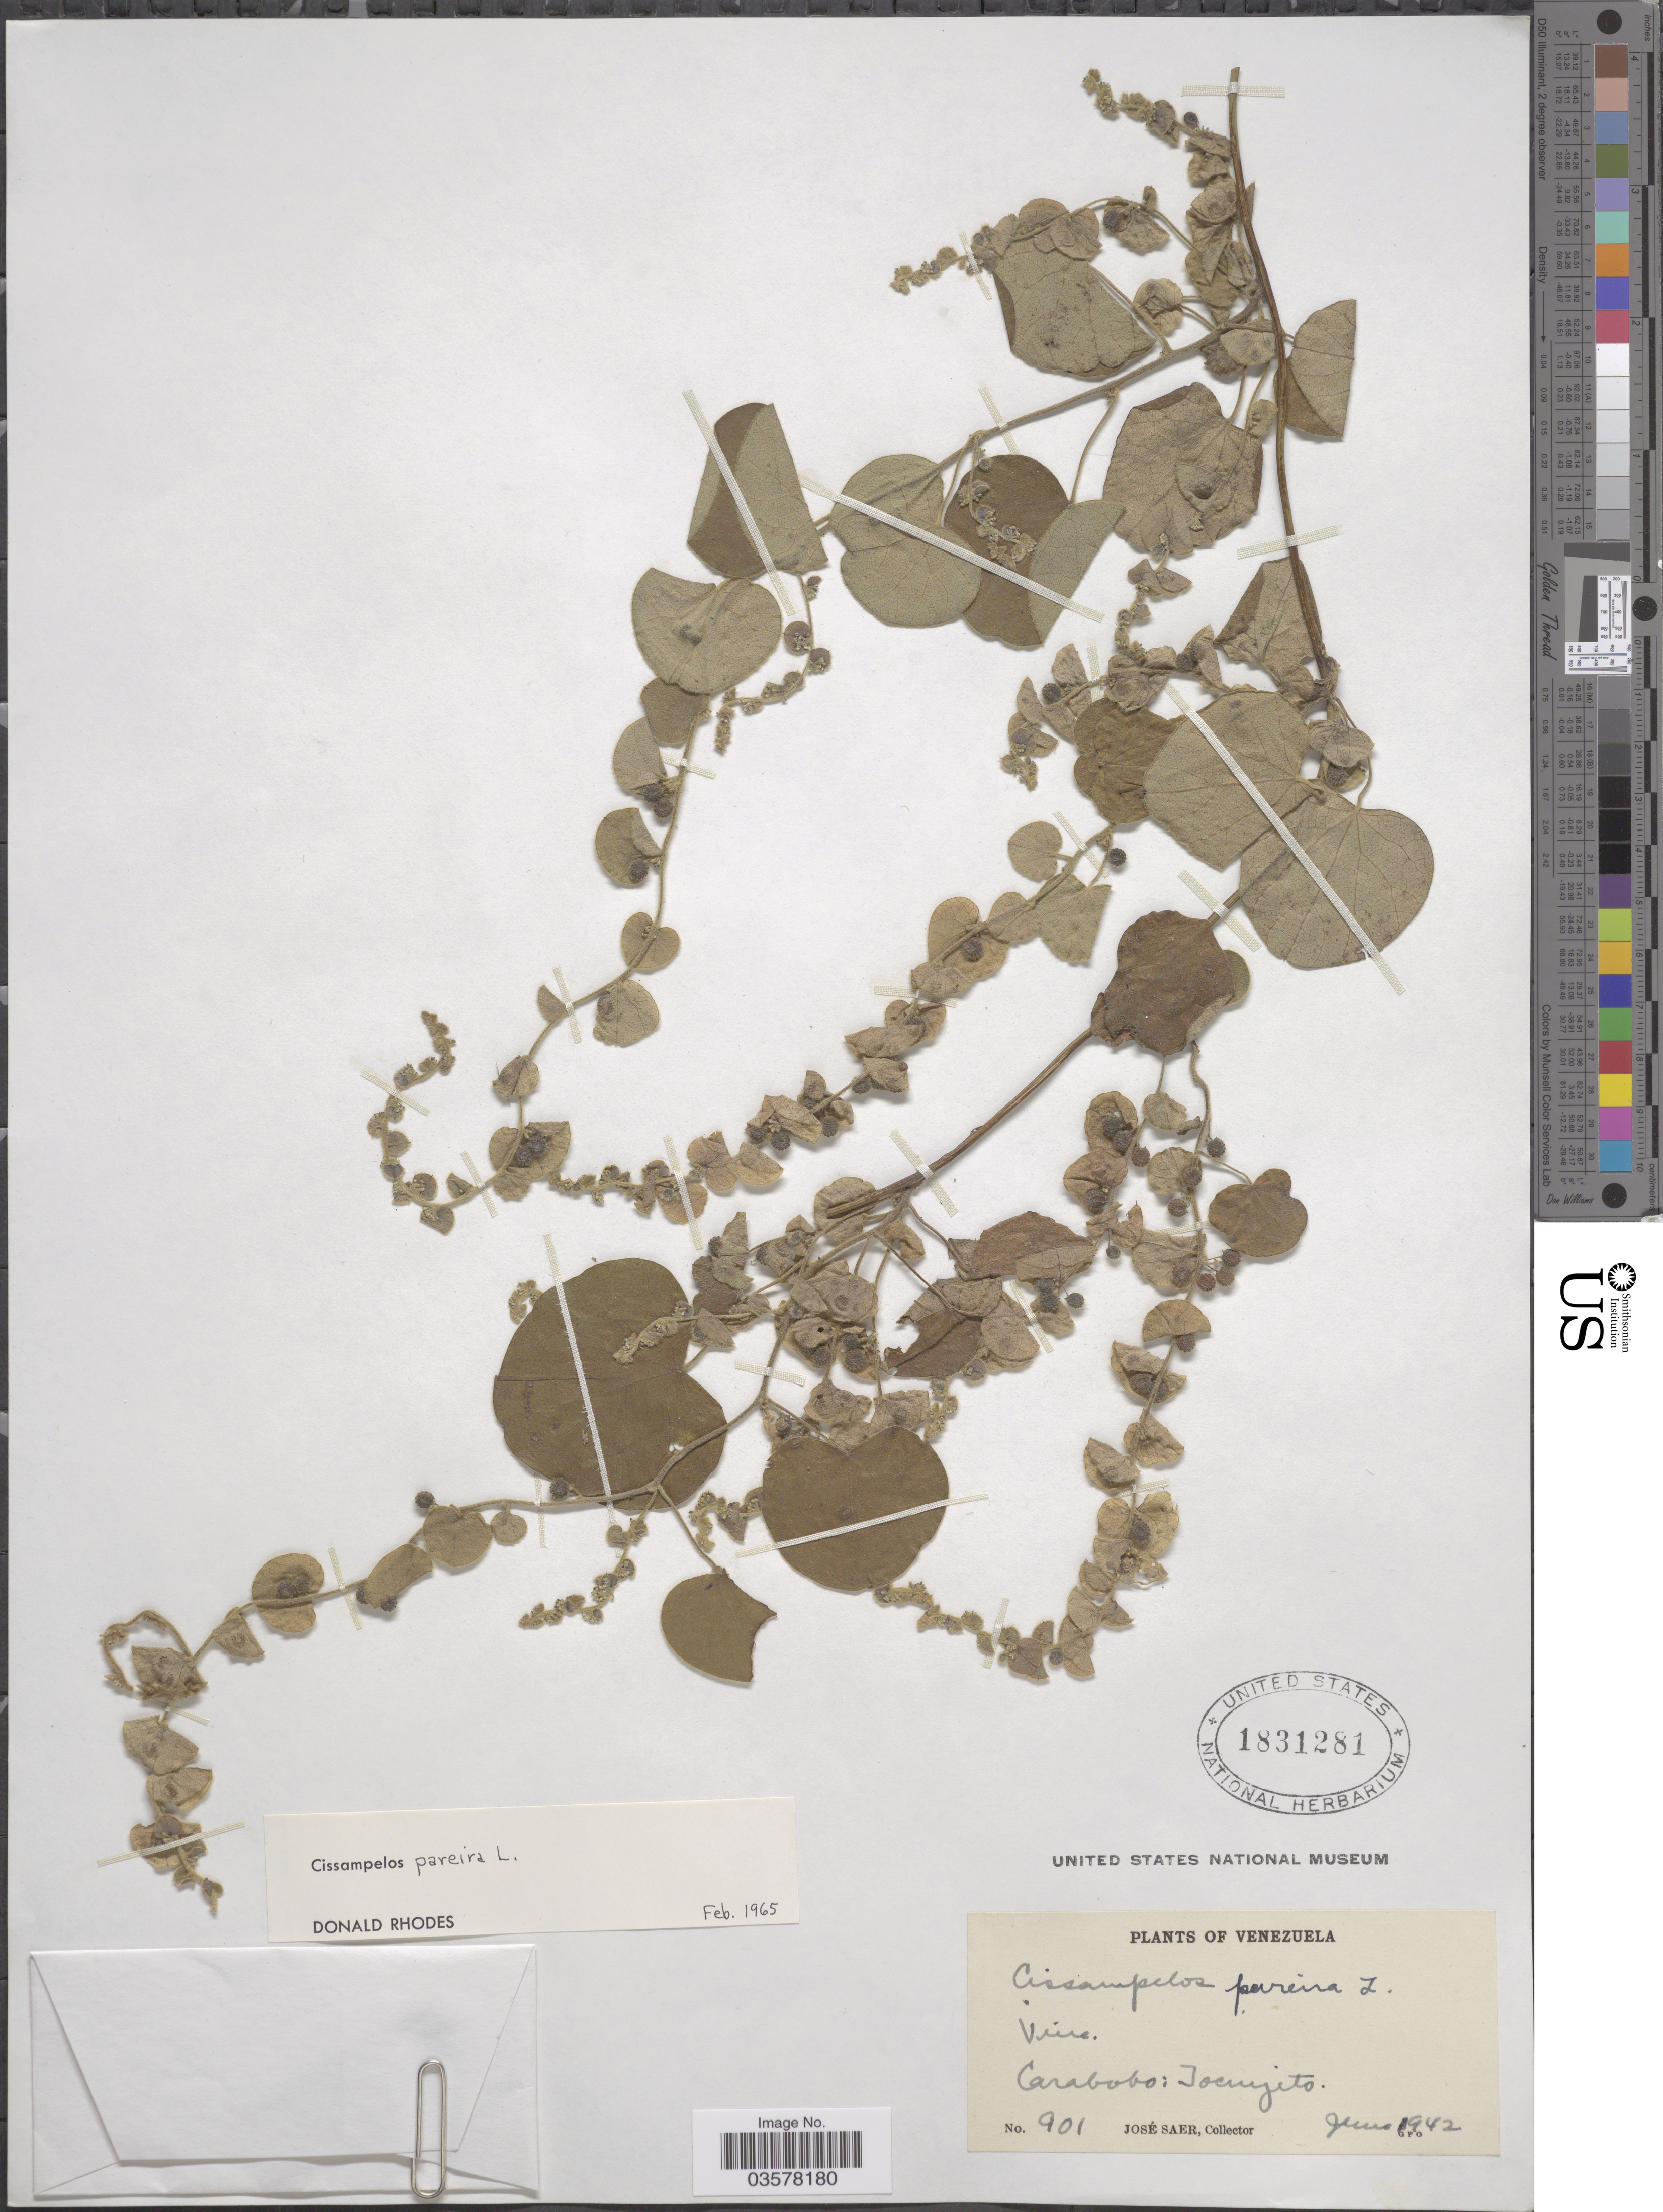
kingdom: Plantae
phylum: Tracheophyta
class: Magnoliopsida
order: Ranunculales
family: Menispermaceae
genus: Cissampelos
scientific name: Cissampelos pareira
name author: L.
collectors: J. Saer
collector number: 901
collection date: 1942-06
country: Venezuela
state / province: Carabobo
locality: Tocuyito.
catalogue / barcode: US 1831281